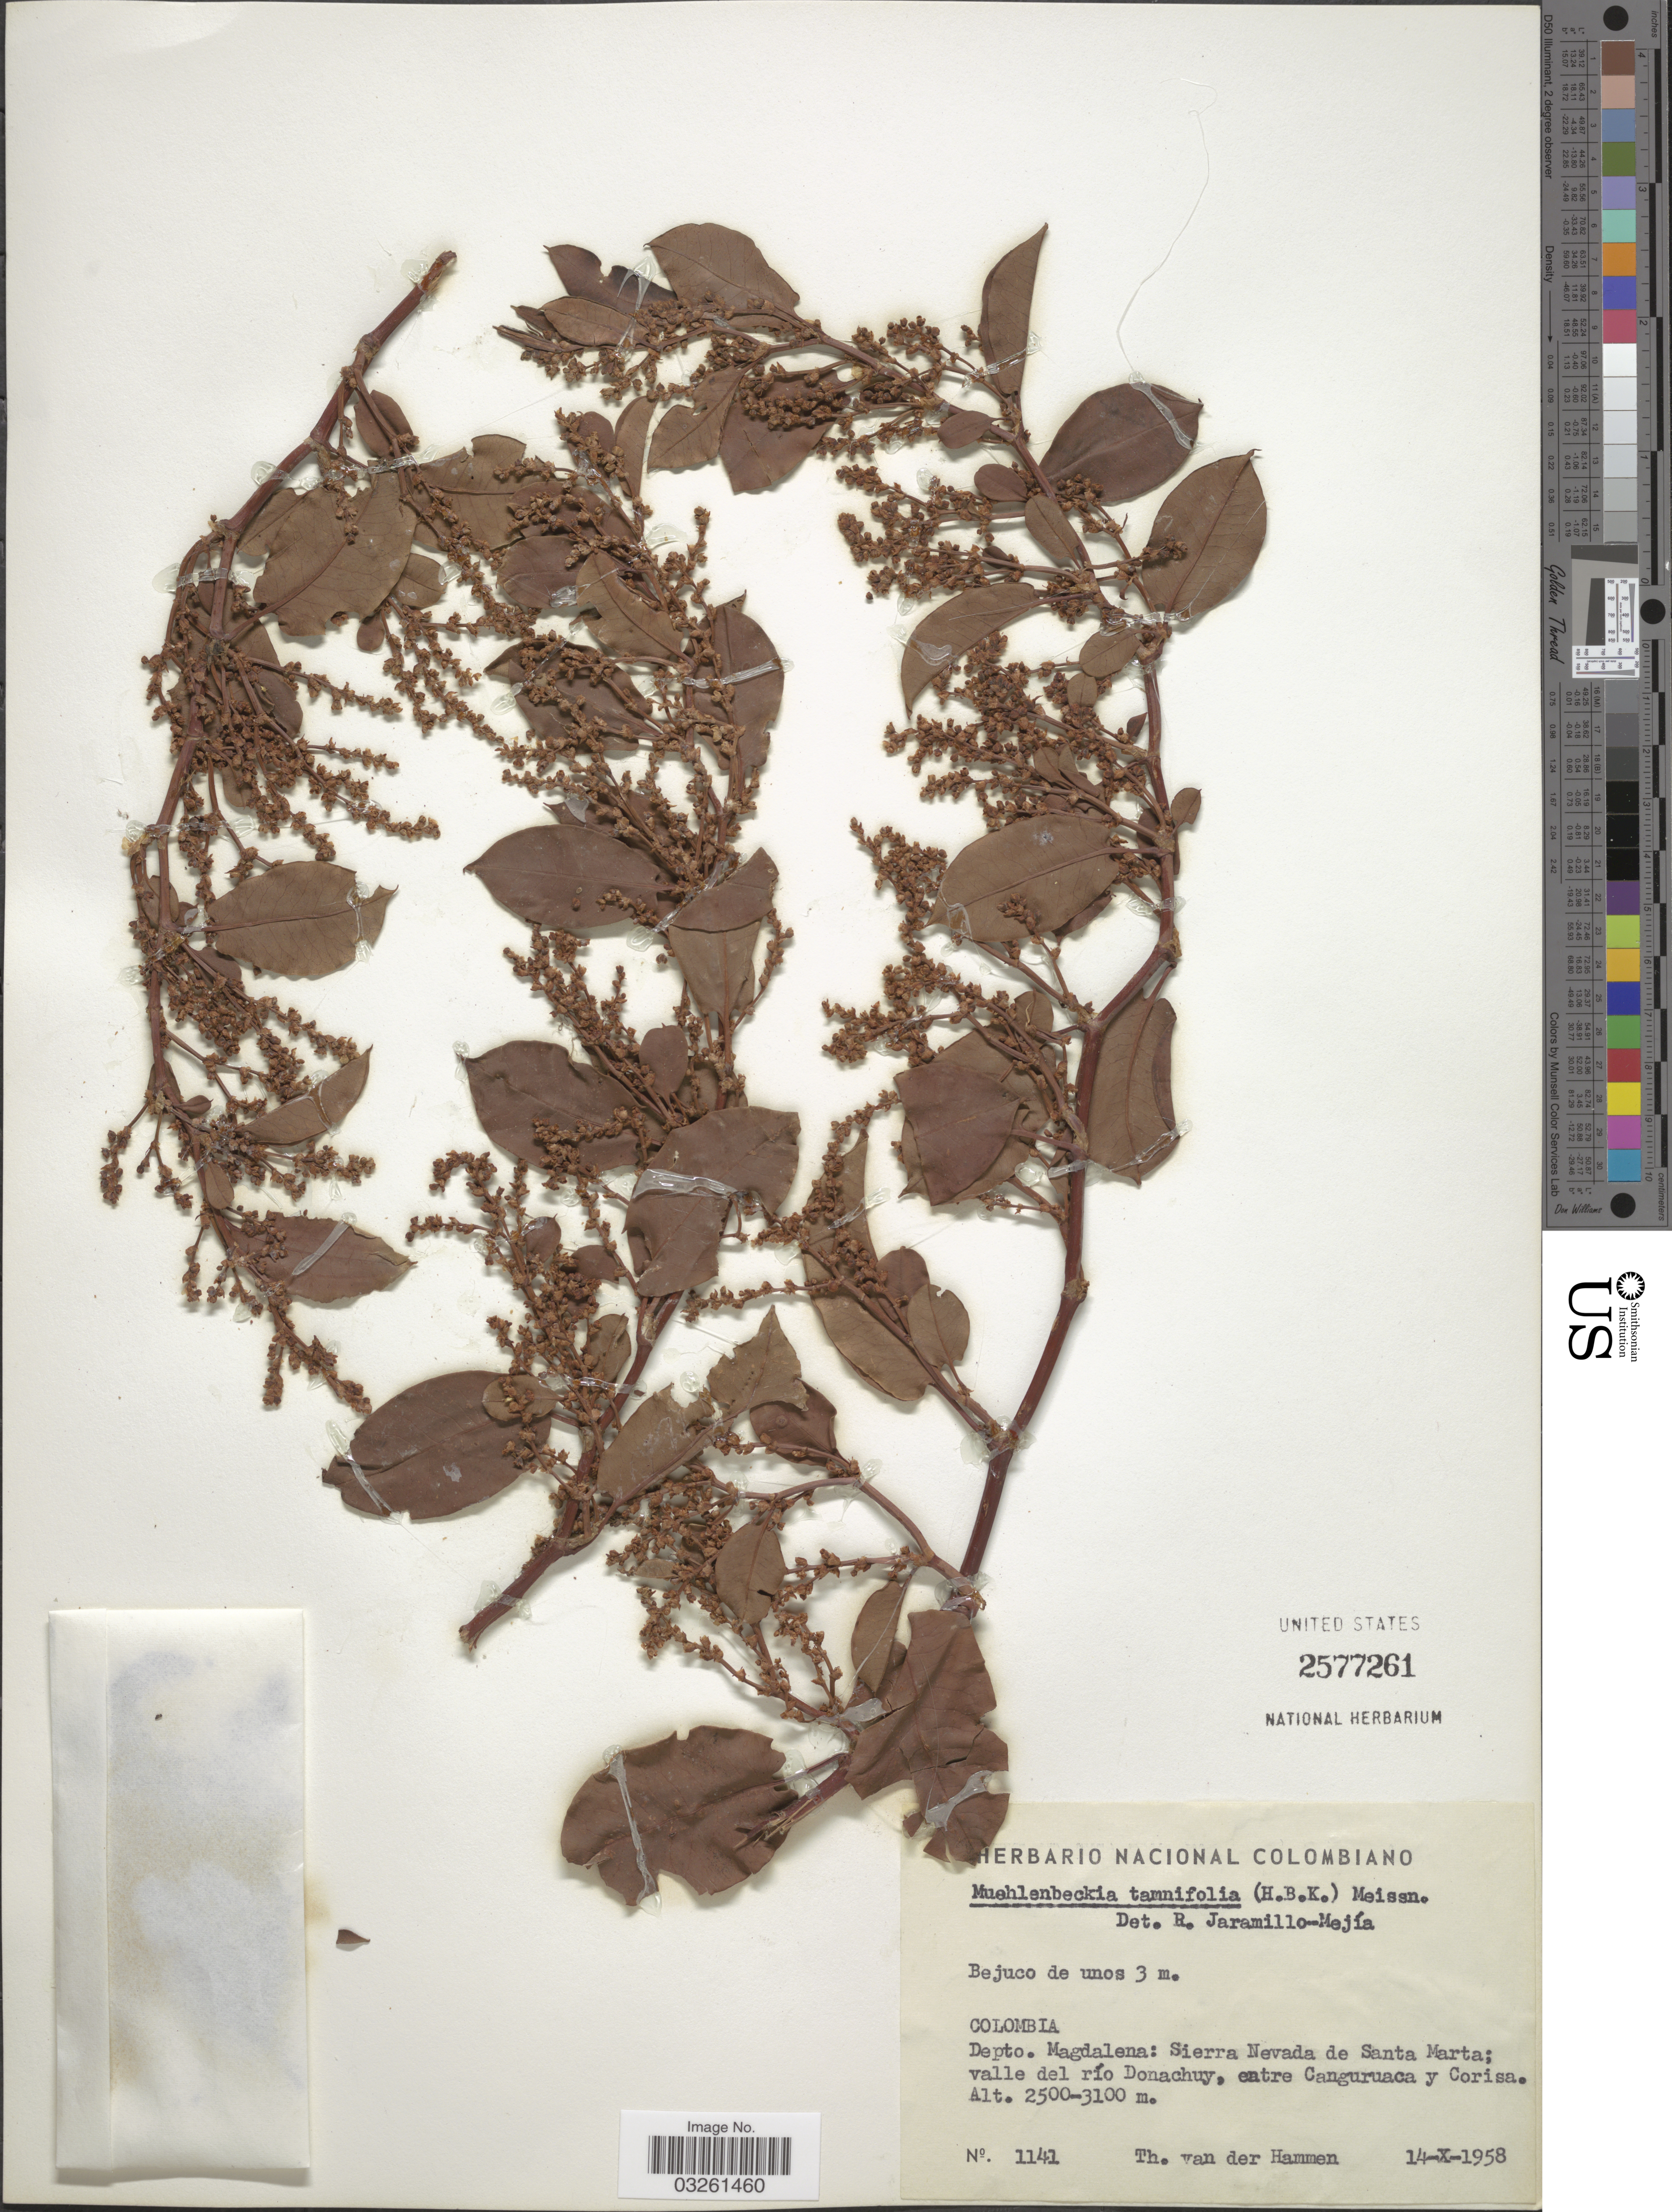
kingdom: Plantae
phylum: Tracheophyta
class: Magnoliopsida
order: Caryophyllales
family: Polygonaceae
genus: Muehlenbeckia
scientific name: Muehlenbeckia tamnifolia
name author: (Kunth) Meisn.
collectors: T. Van der Hammen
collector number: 1141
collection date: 1958-10-14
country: Colombia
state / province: Magdalena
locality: Depto. Magdalena: Sierra Nevada de Santa Marta; valle del rio Donachuy, entre Canguruaca y Corisa.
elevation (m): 2500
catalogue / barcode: US 2577261